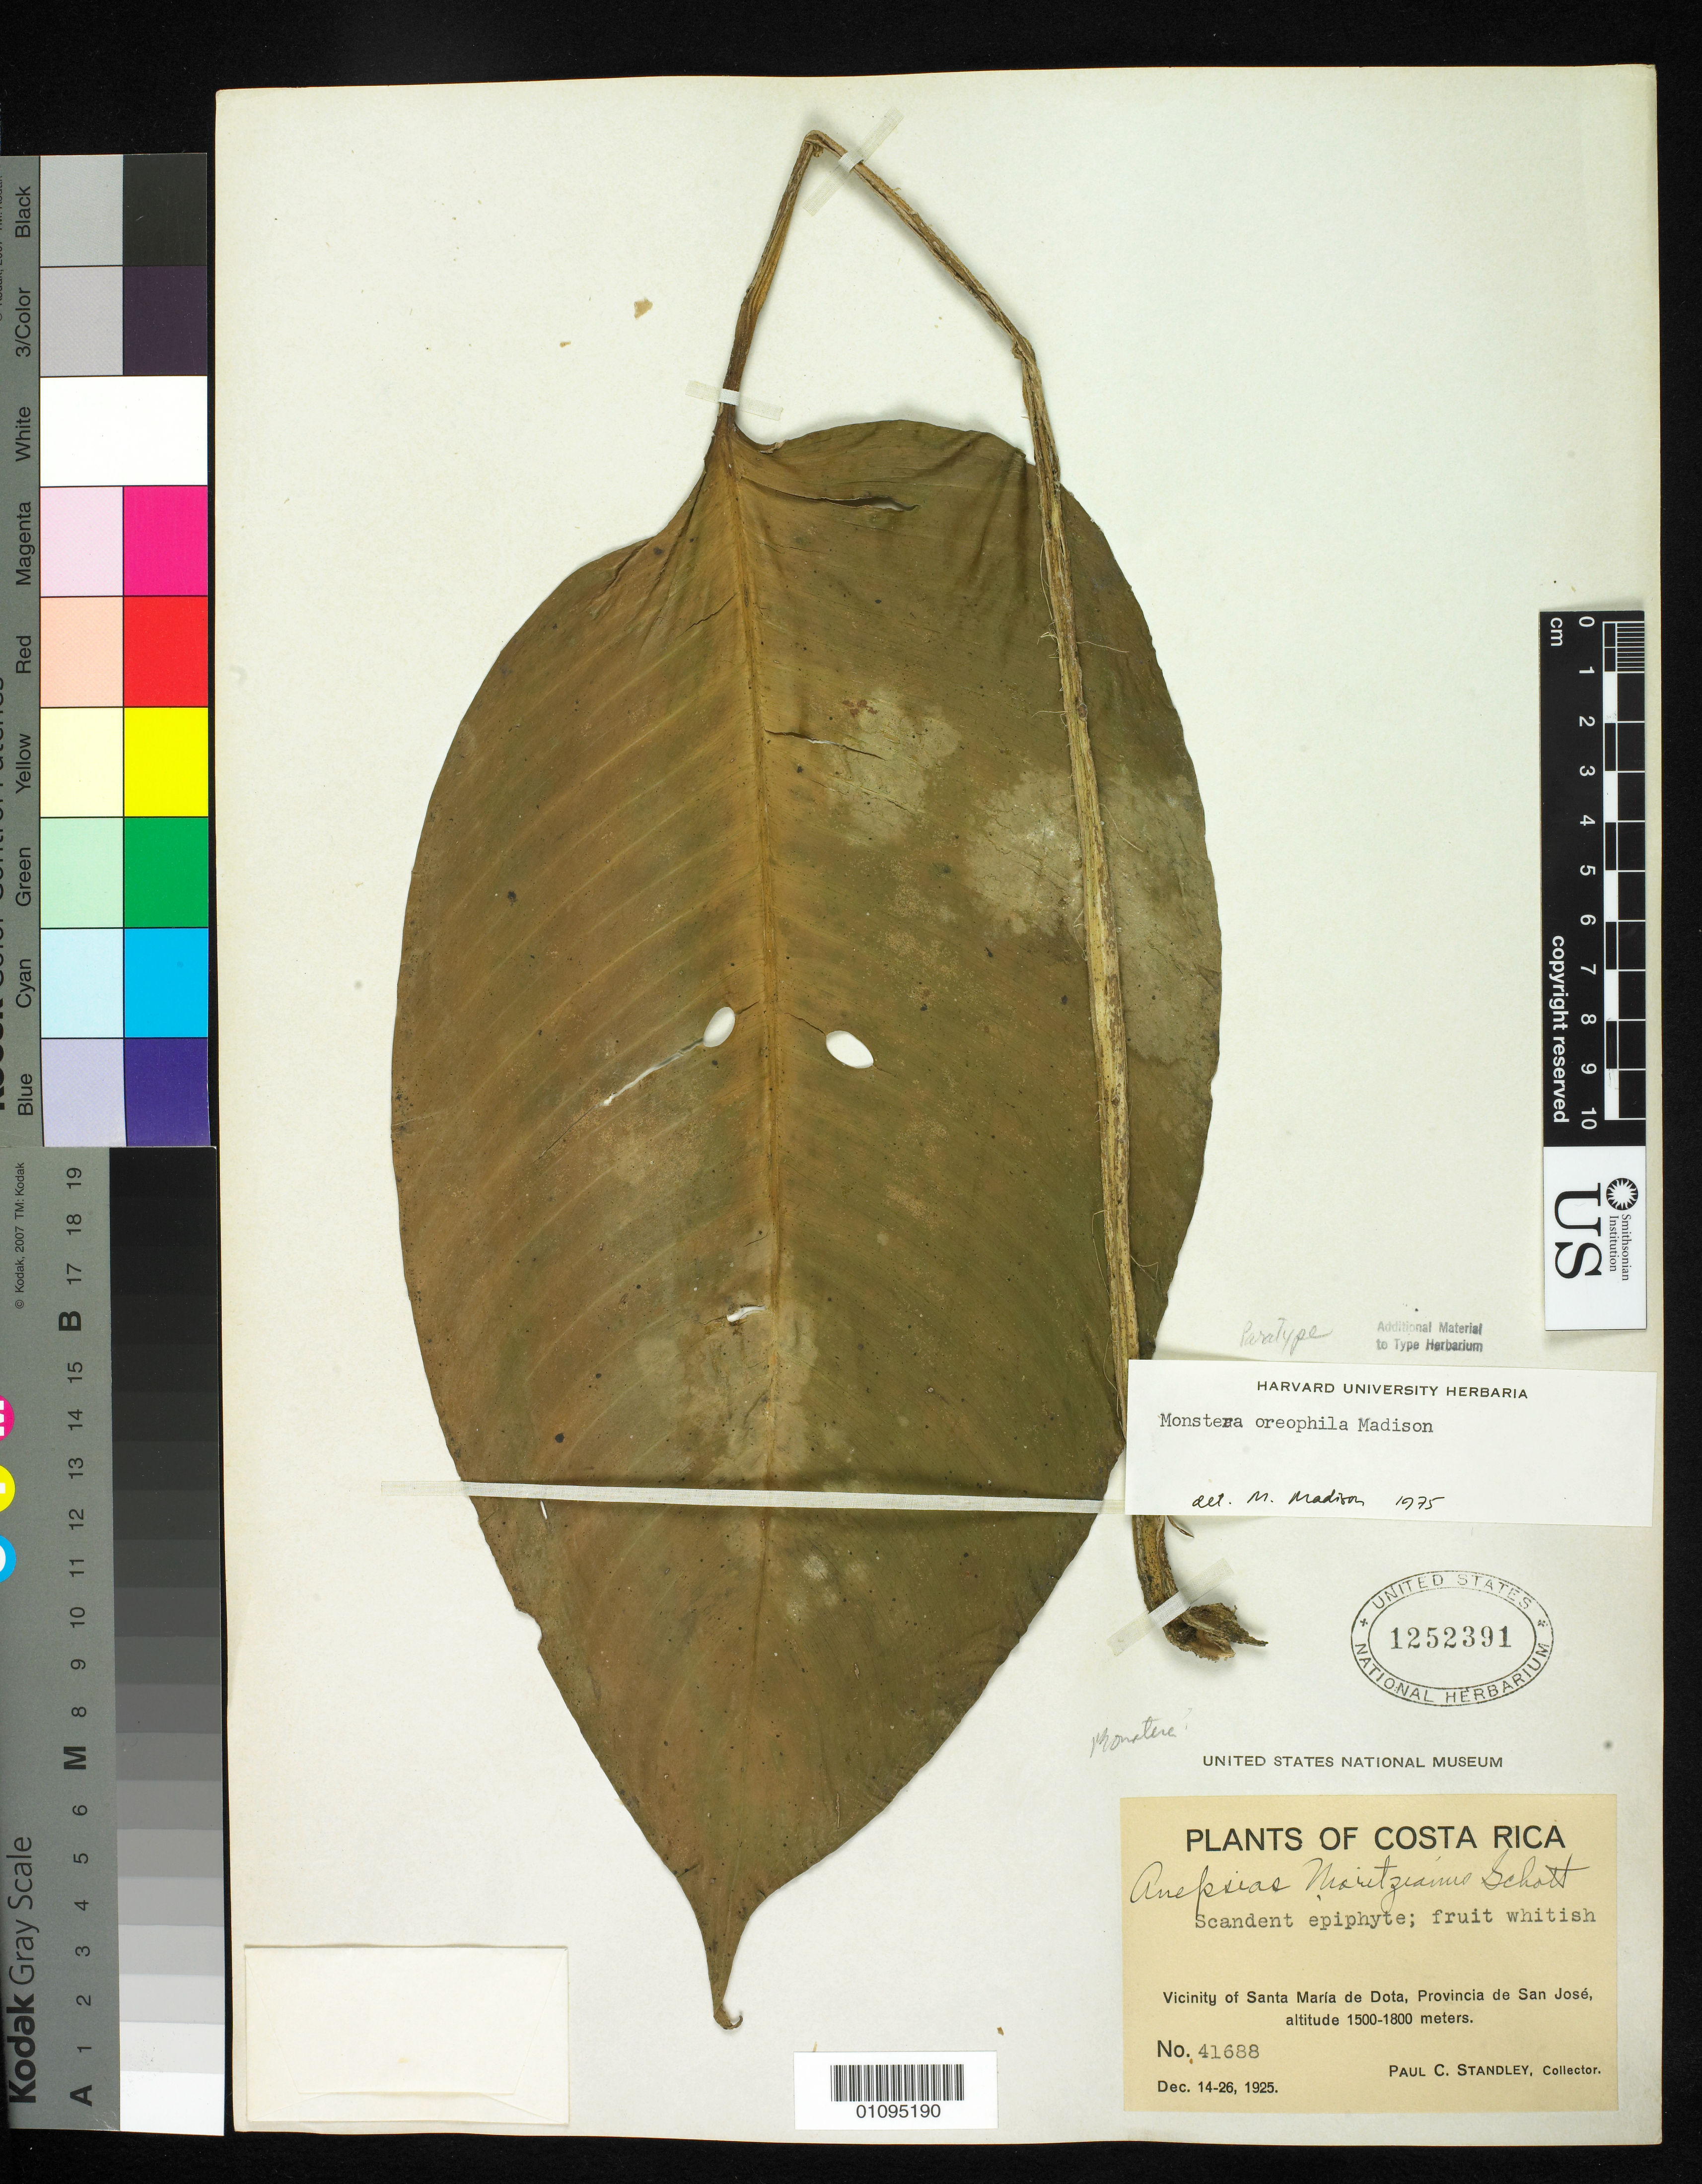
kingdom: Plantae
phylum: Tracheophyta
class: Liliopsida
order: Alismatales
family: Araceae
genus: Monstera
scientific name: Monstera oreophila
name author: Madison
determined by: Madison, Michael T.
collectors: P. C. Standley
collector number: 41688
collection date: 1925-12-14/1925-12-26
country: Costa Rica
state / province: San José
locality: Vicinity of Santa Maria de Dota.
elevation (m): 1500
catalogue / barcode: US 1252391